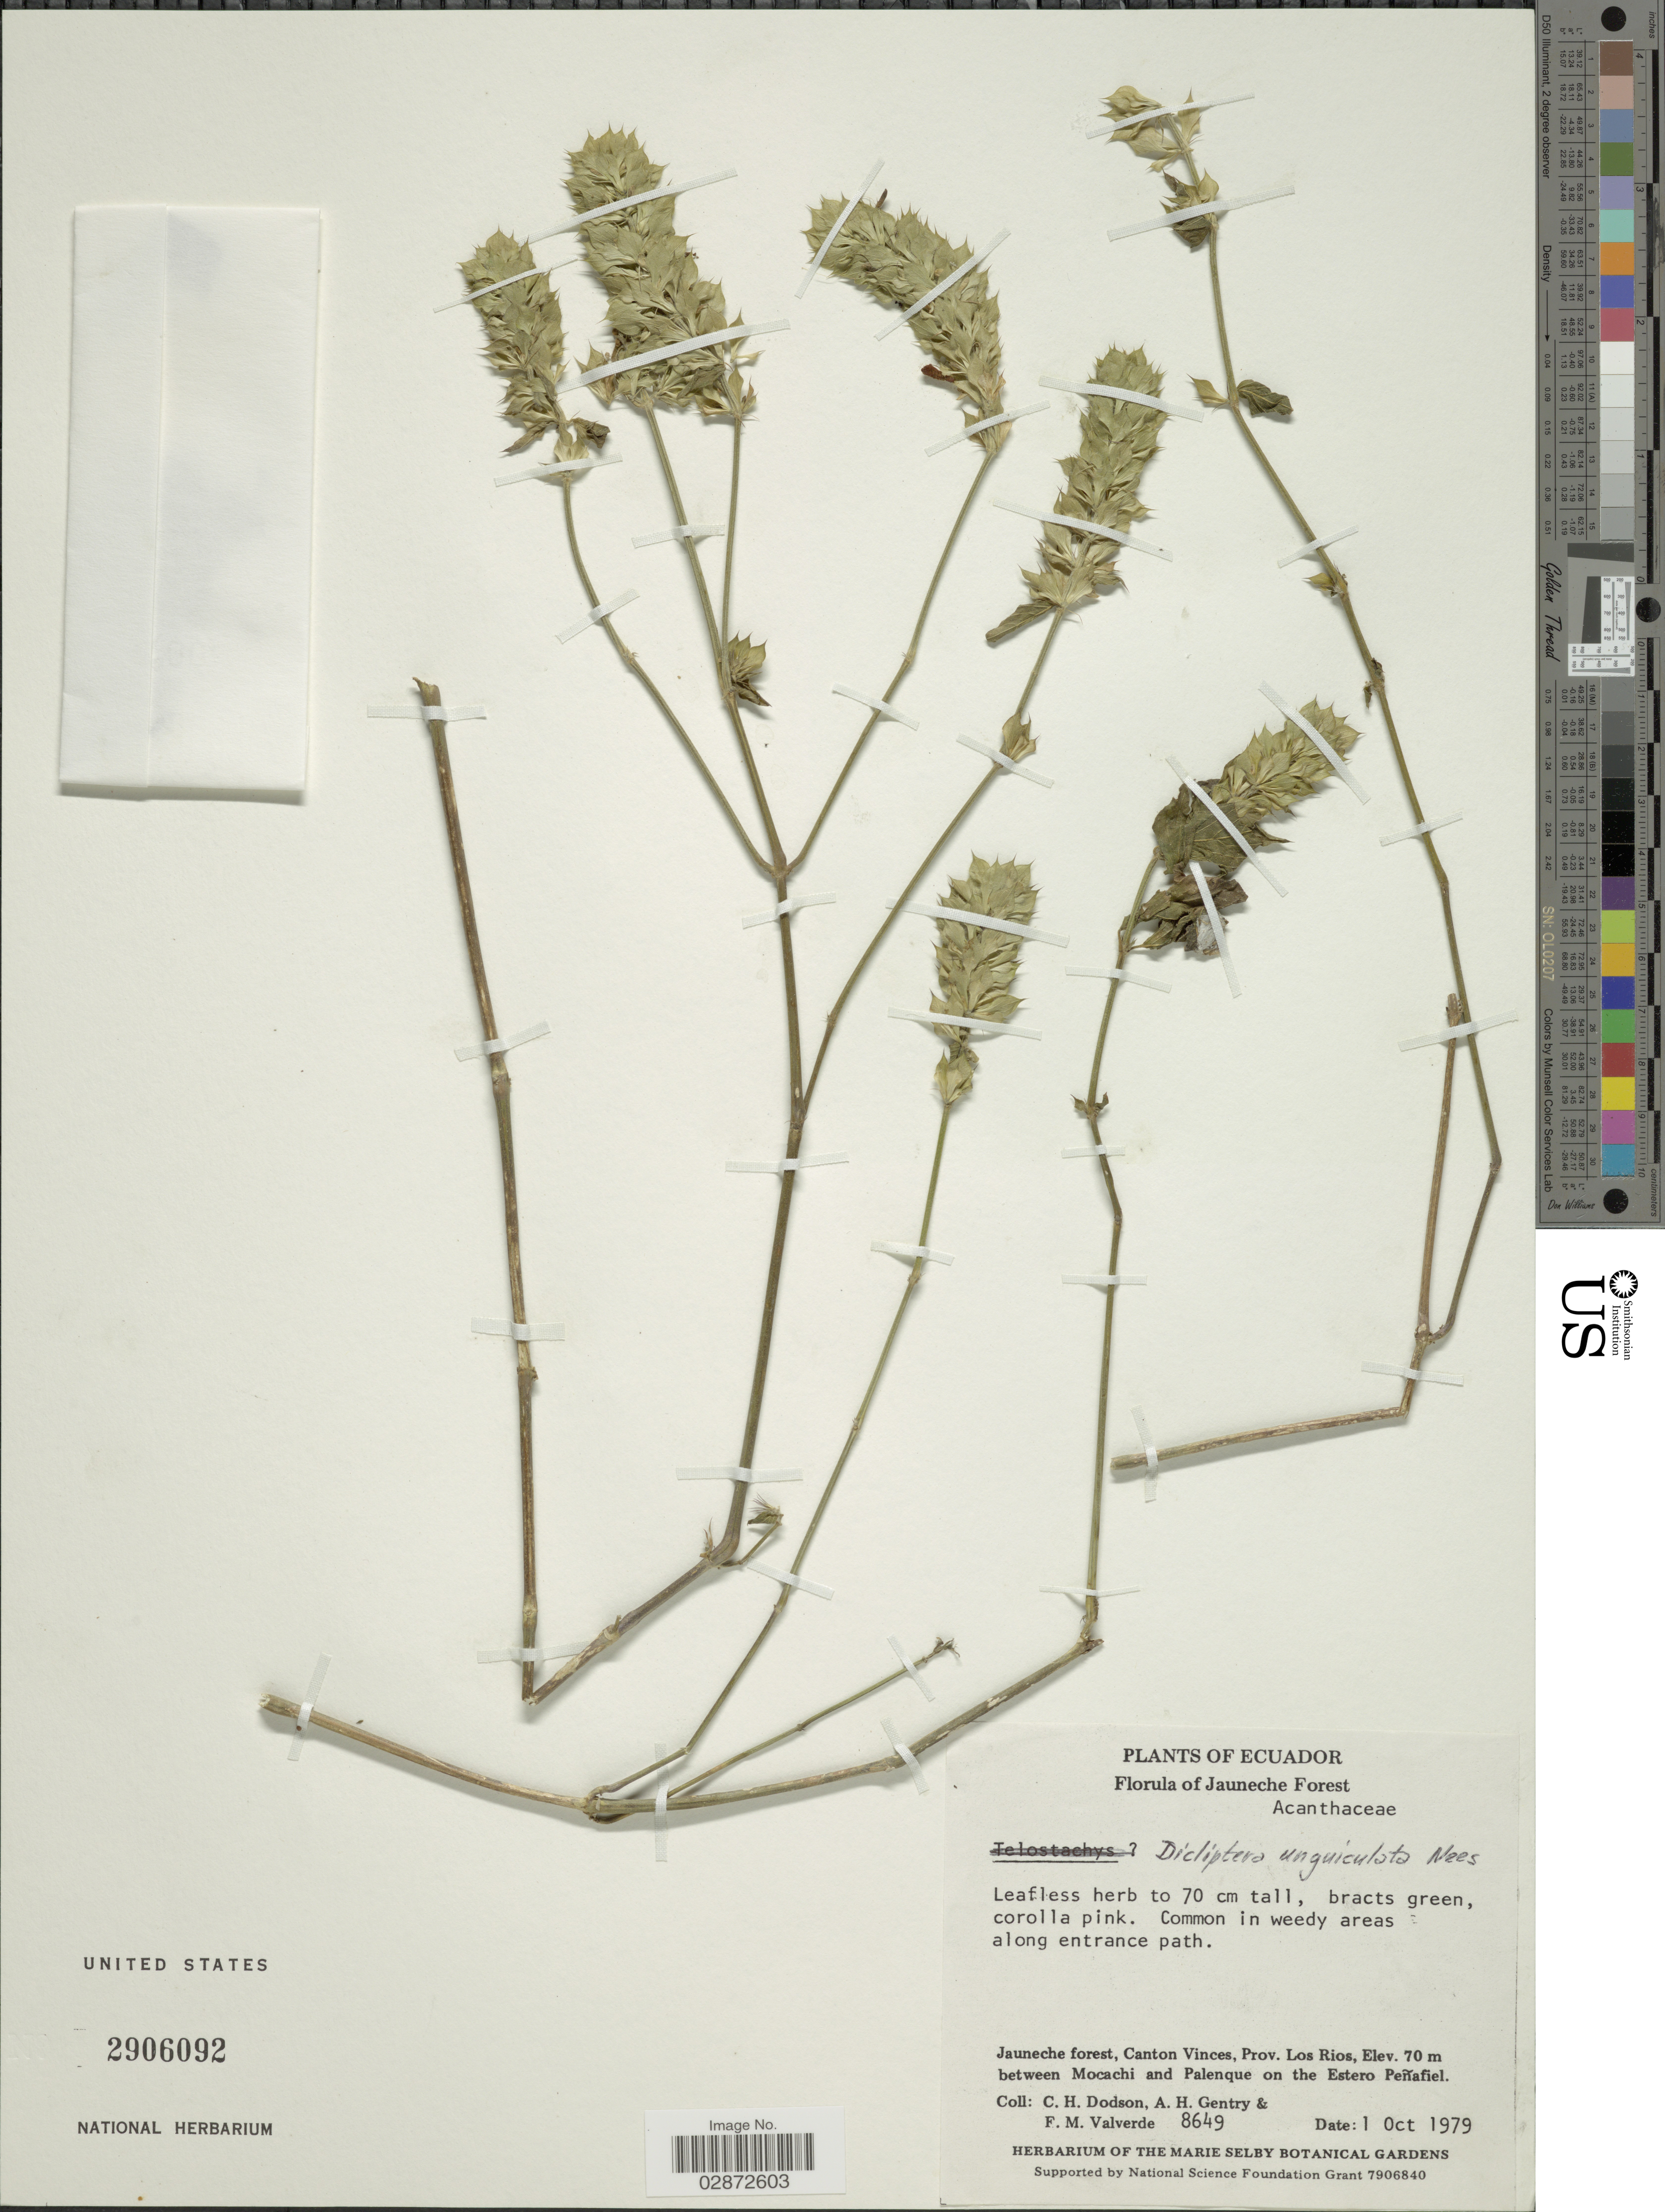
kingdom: Plantae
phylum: Tracheophyta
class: Magnoliopsida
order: Lamiales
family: Acanthaceae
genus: Dicliptera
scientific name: Dicliptera unguiculata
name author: Nees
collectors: C. H. Dodson, A. H. Gentry & F. M. Valverde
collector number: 8649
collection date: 1979-10-01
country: Ecuador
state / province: Los Ríos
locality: Jauneche forest, Canton Vinces, Prov. Los Rios. Between Mocachi and Palengue on the Estero Peñafiel.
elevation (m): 70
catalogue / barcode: US 2906092